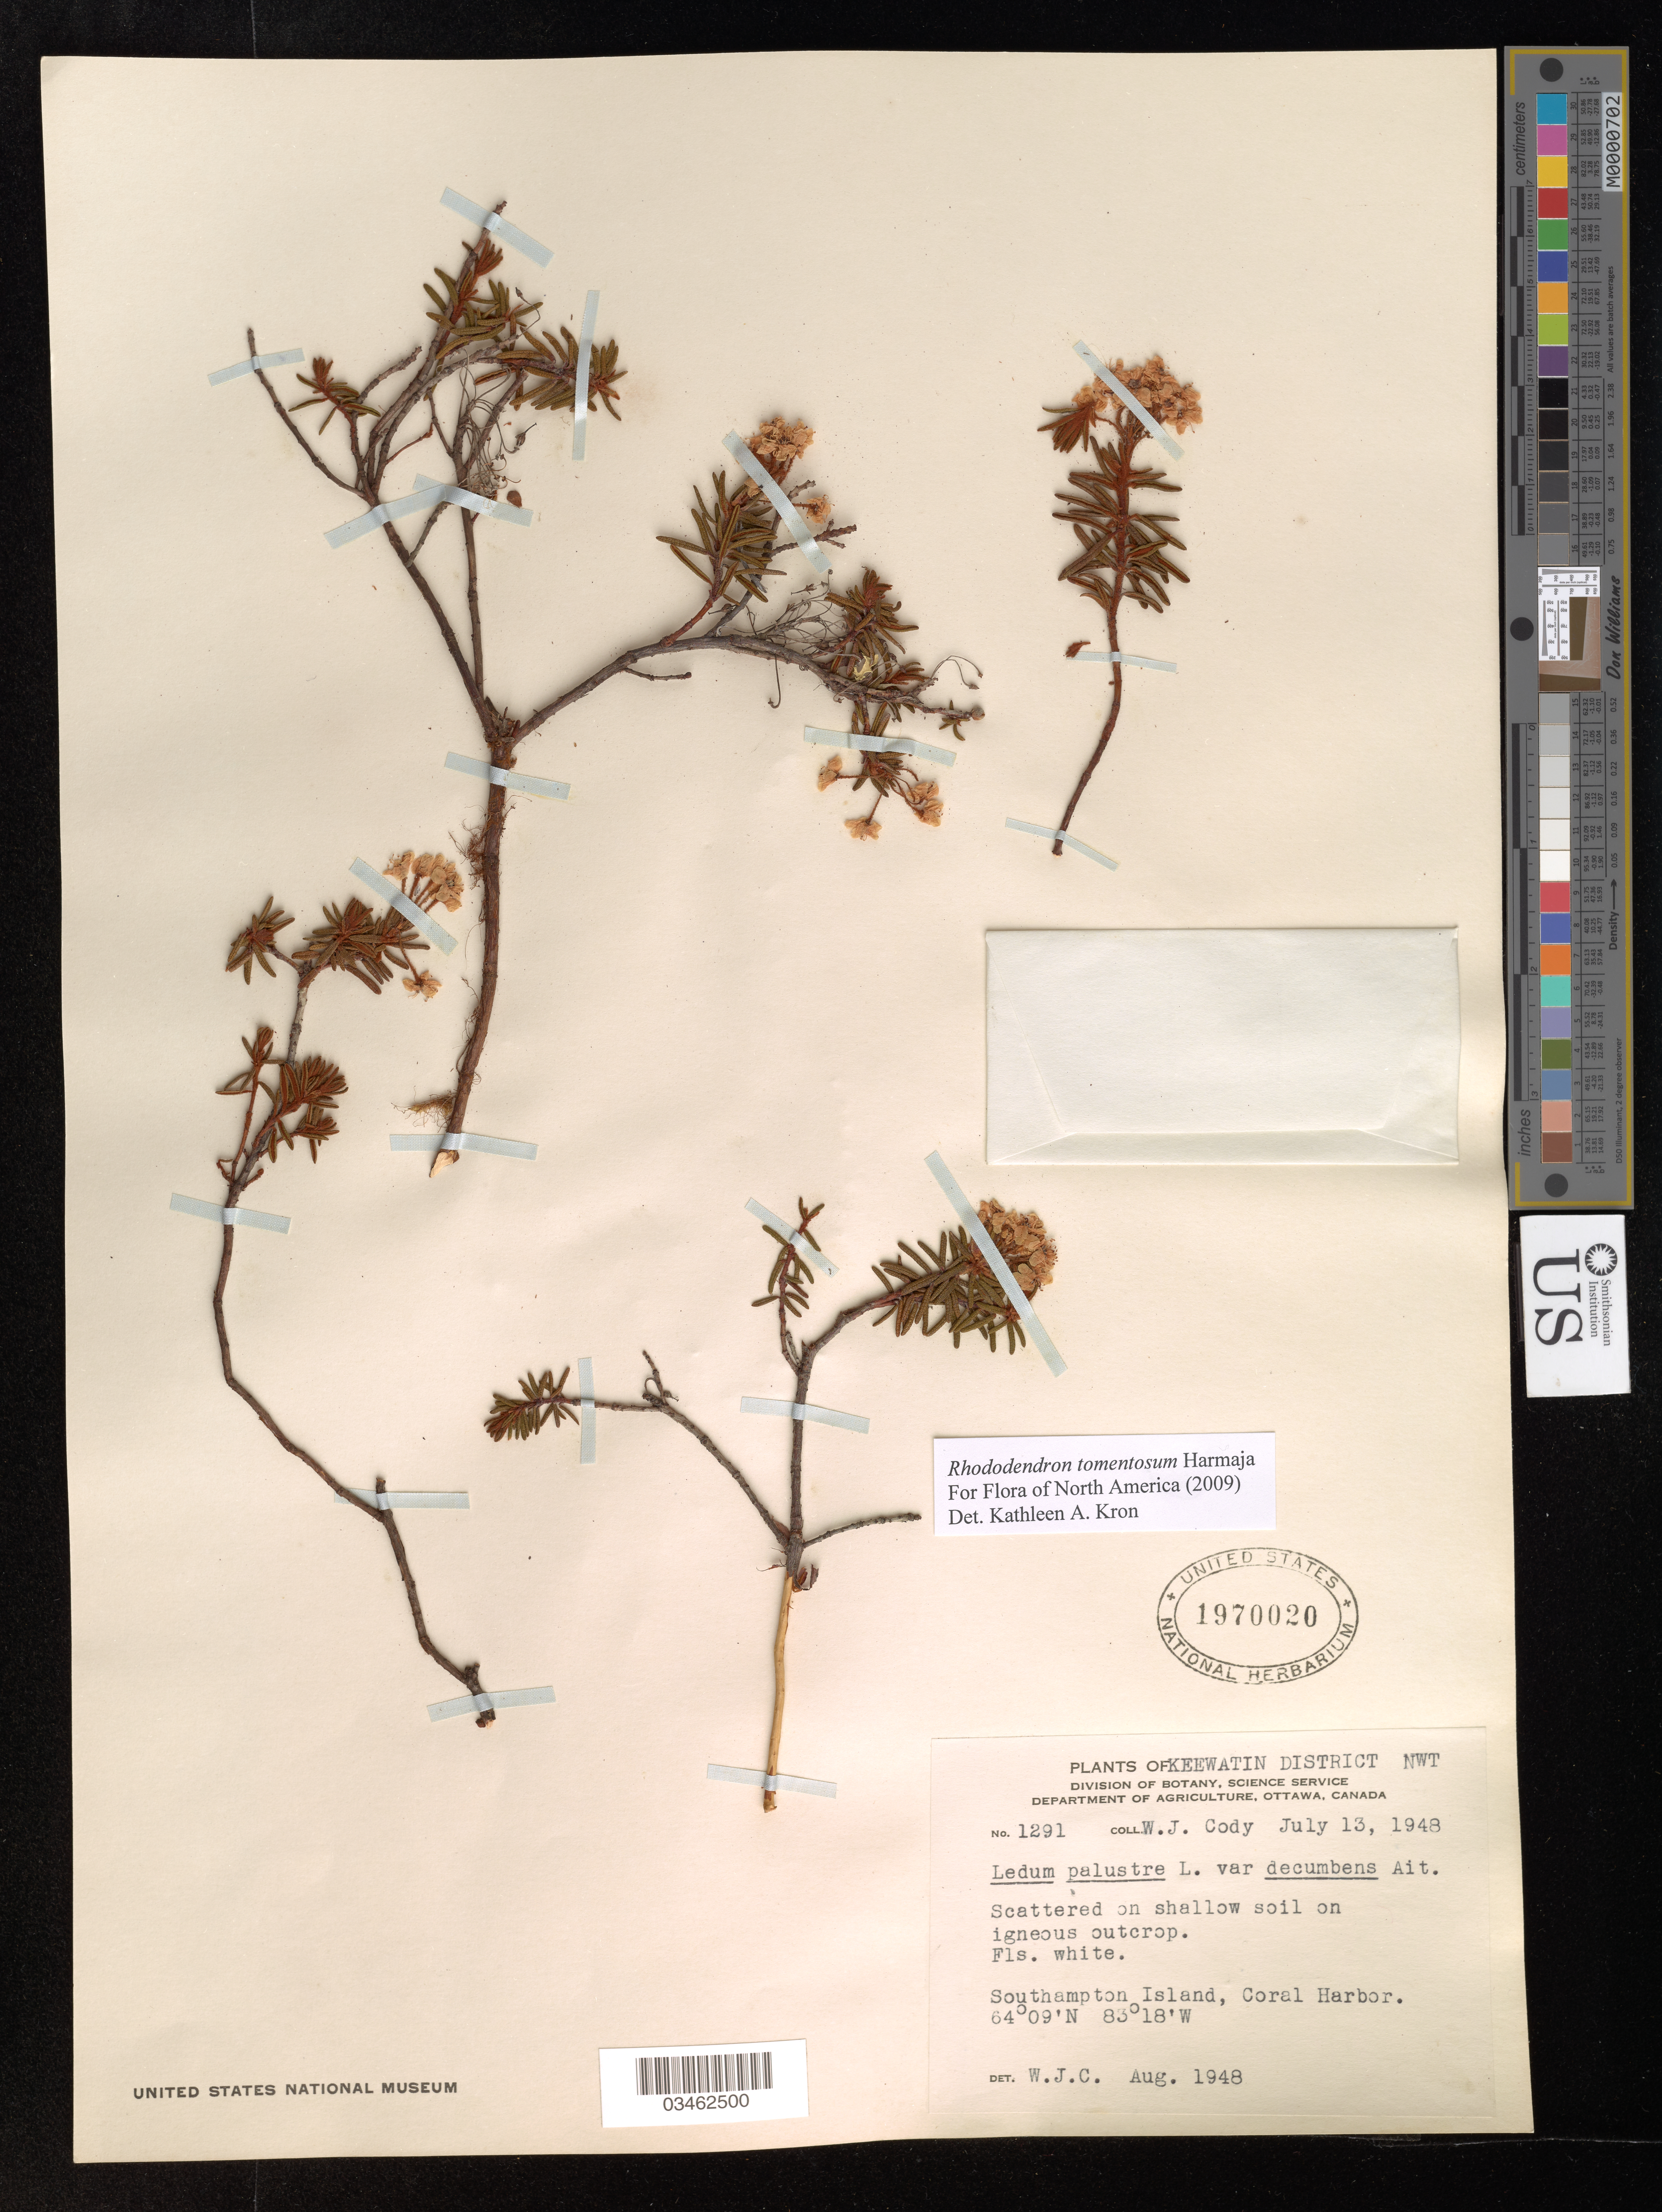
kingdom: Plantae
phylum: Tracheophyta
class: Magnoliopsida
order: Ericales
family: Ericaceae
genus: Rhododendron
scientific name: Rhododendron tomentosum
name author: Harmaja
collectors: W. Cody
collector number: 1291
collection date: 1948-07-13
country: Canada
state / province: Northwest Territories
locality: Keewatin District. Southampton Island, Coral Harbor.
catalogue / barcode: US 1970020